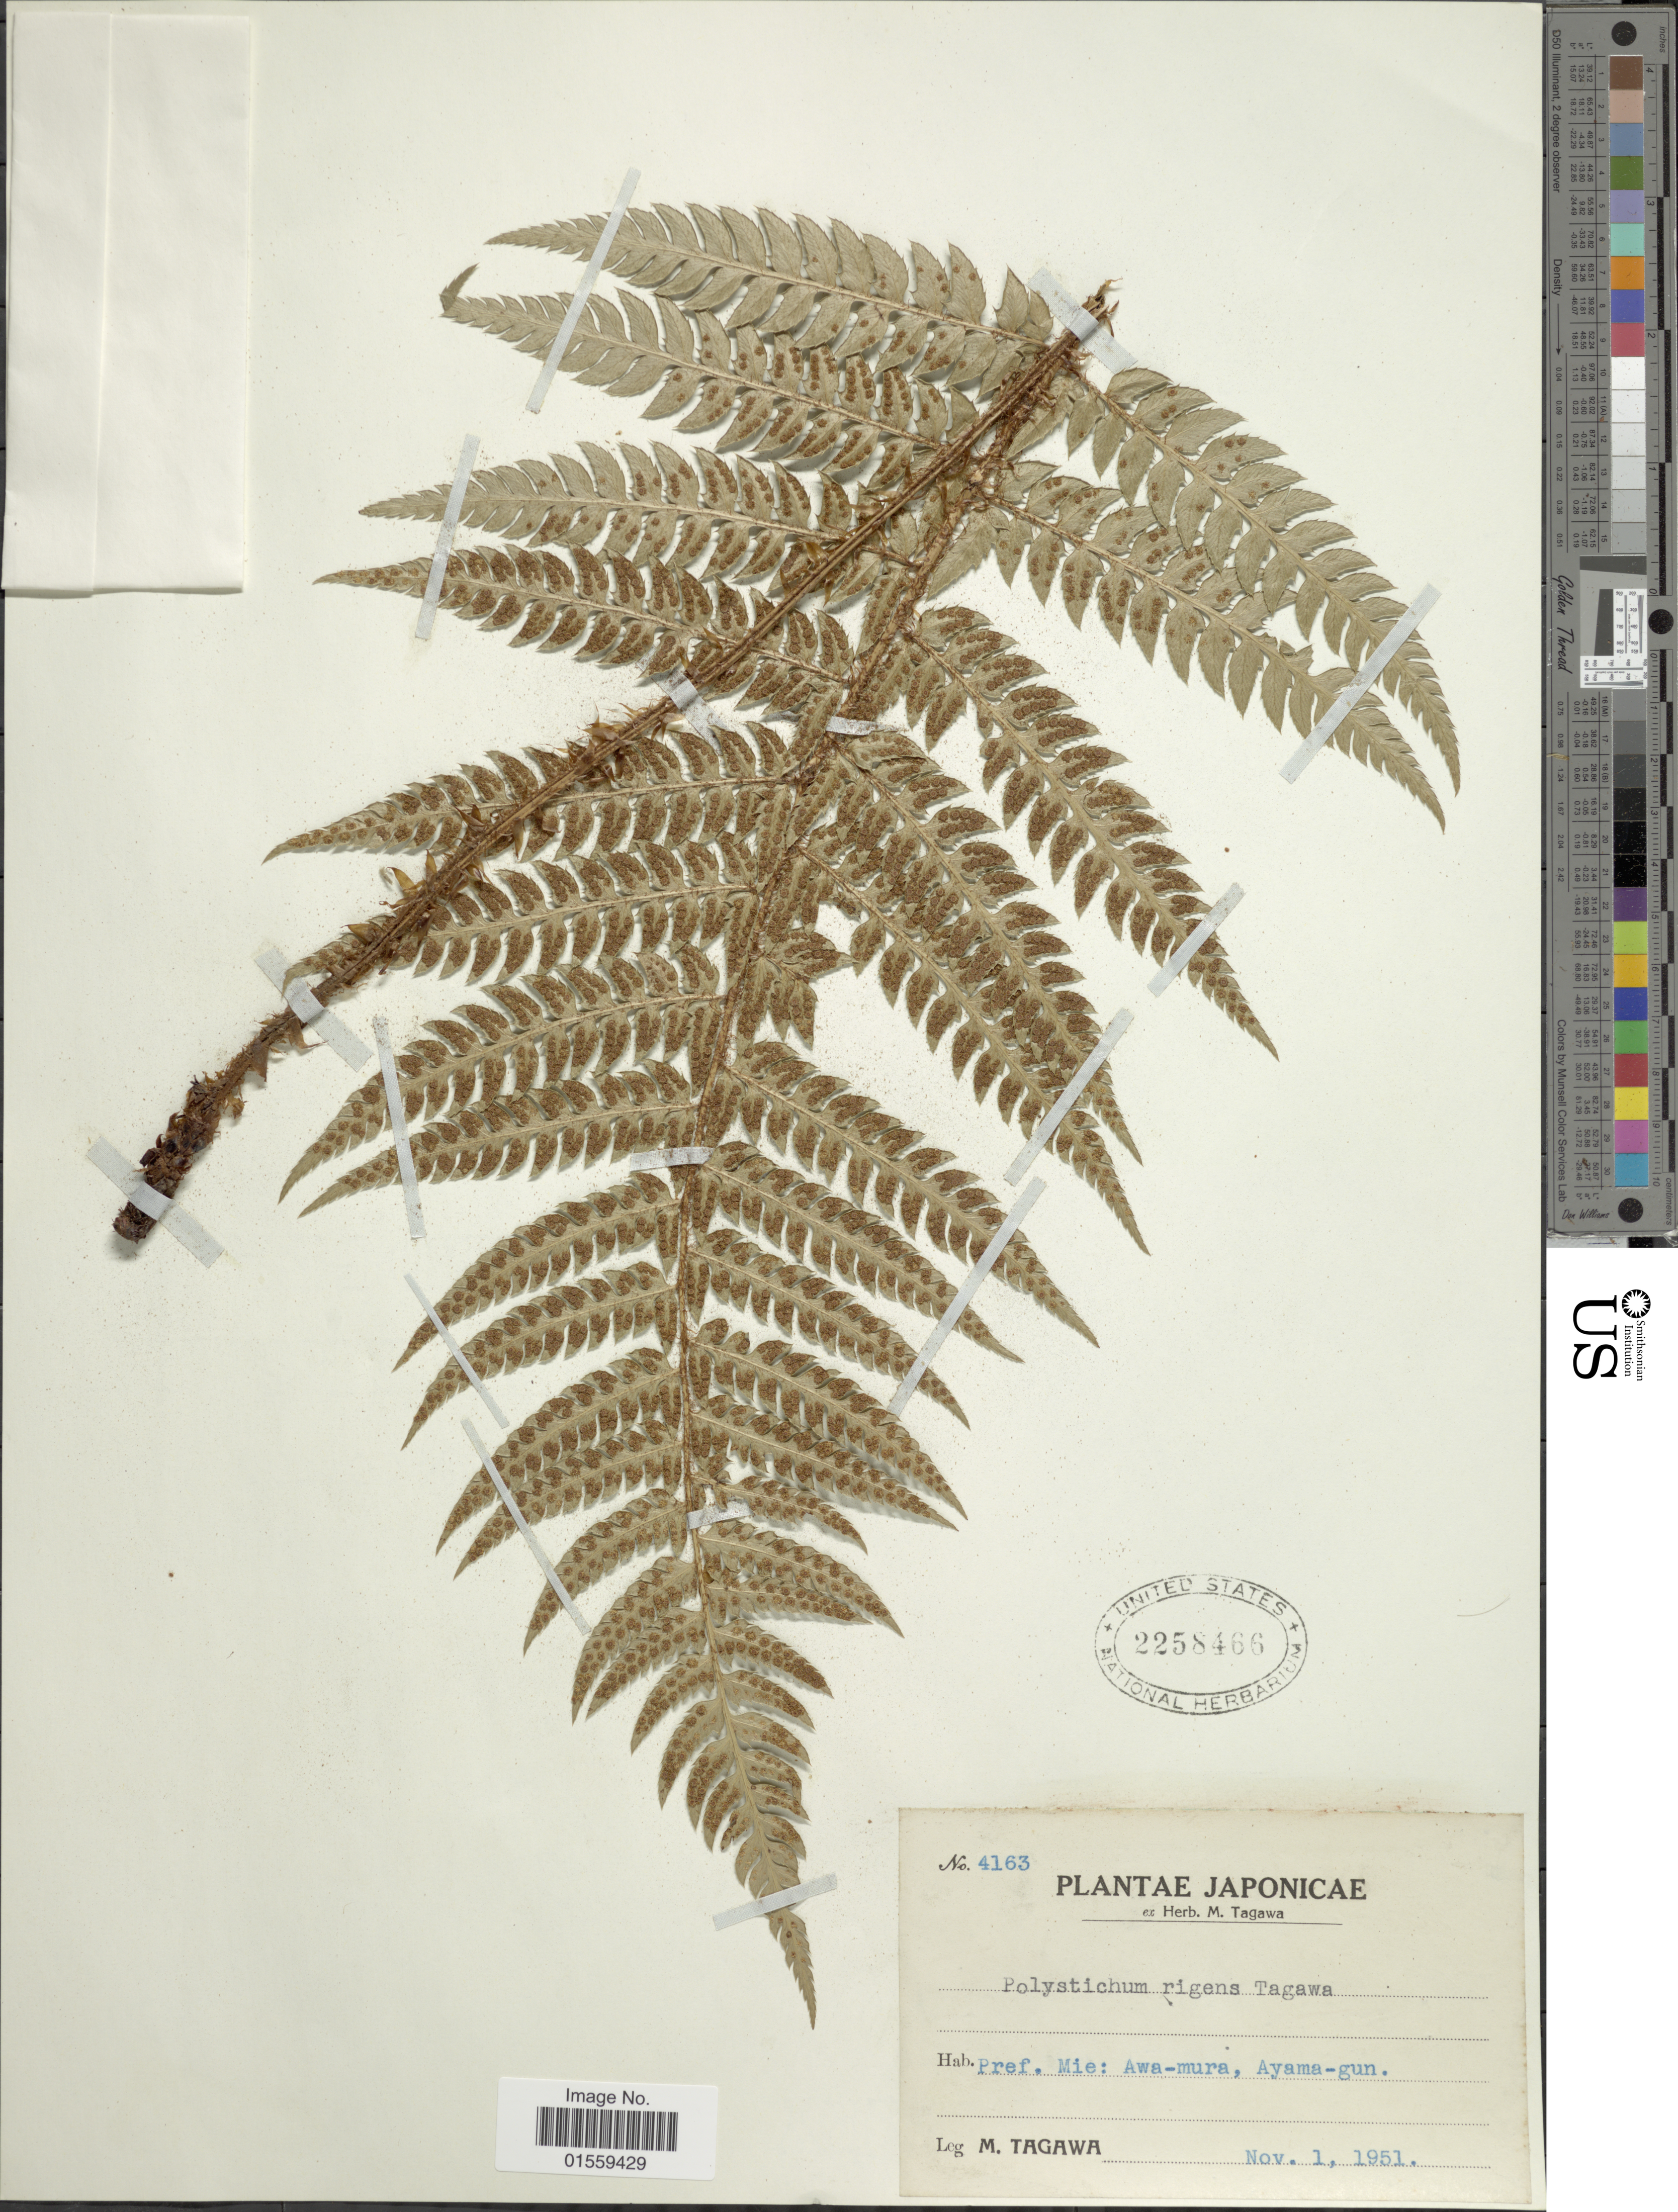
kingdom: Plantae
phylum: Tracheophyta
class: Polypodiopsida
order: Polypodiales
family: Dryopteridaceae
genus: Polystichum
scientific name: Polystichum rigens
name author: Tagawa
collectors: M. Tagawa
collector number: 4163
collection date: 1951-11-01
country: Japan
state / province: Mie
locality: Japonicae, Pref. Mie: Awa-mura, Ayama-gun.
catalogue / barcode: US 2258466